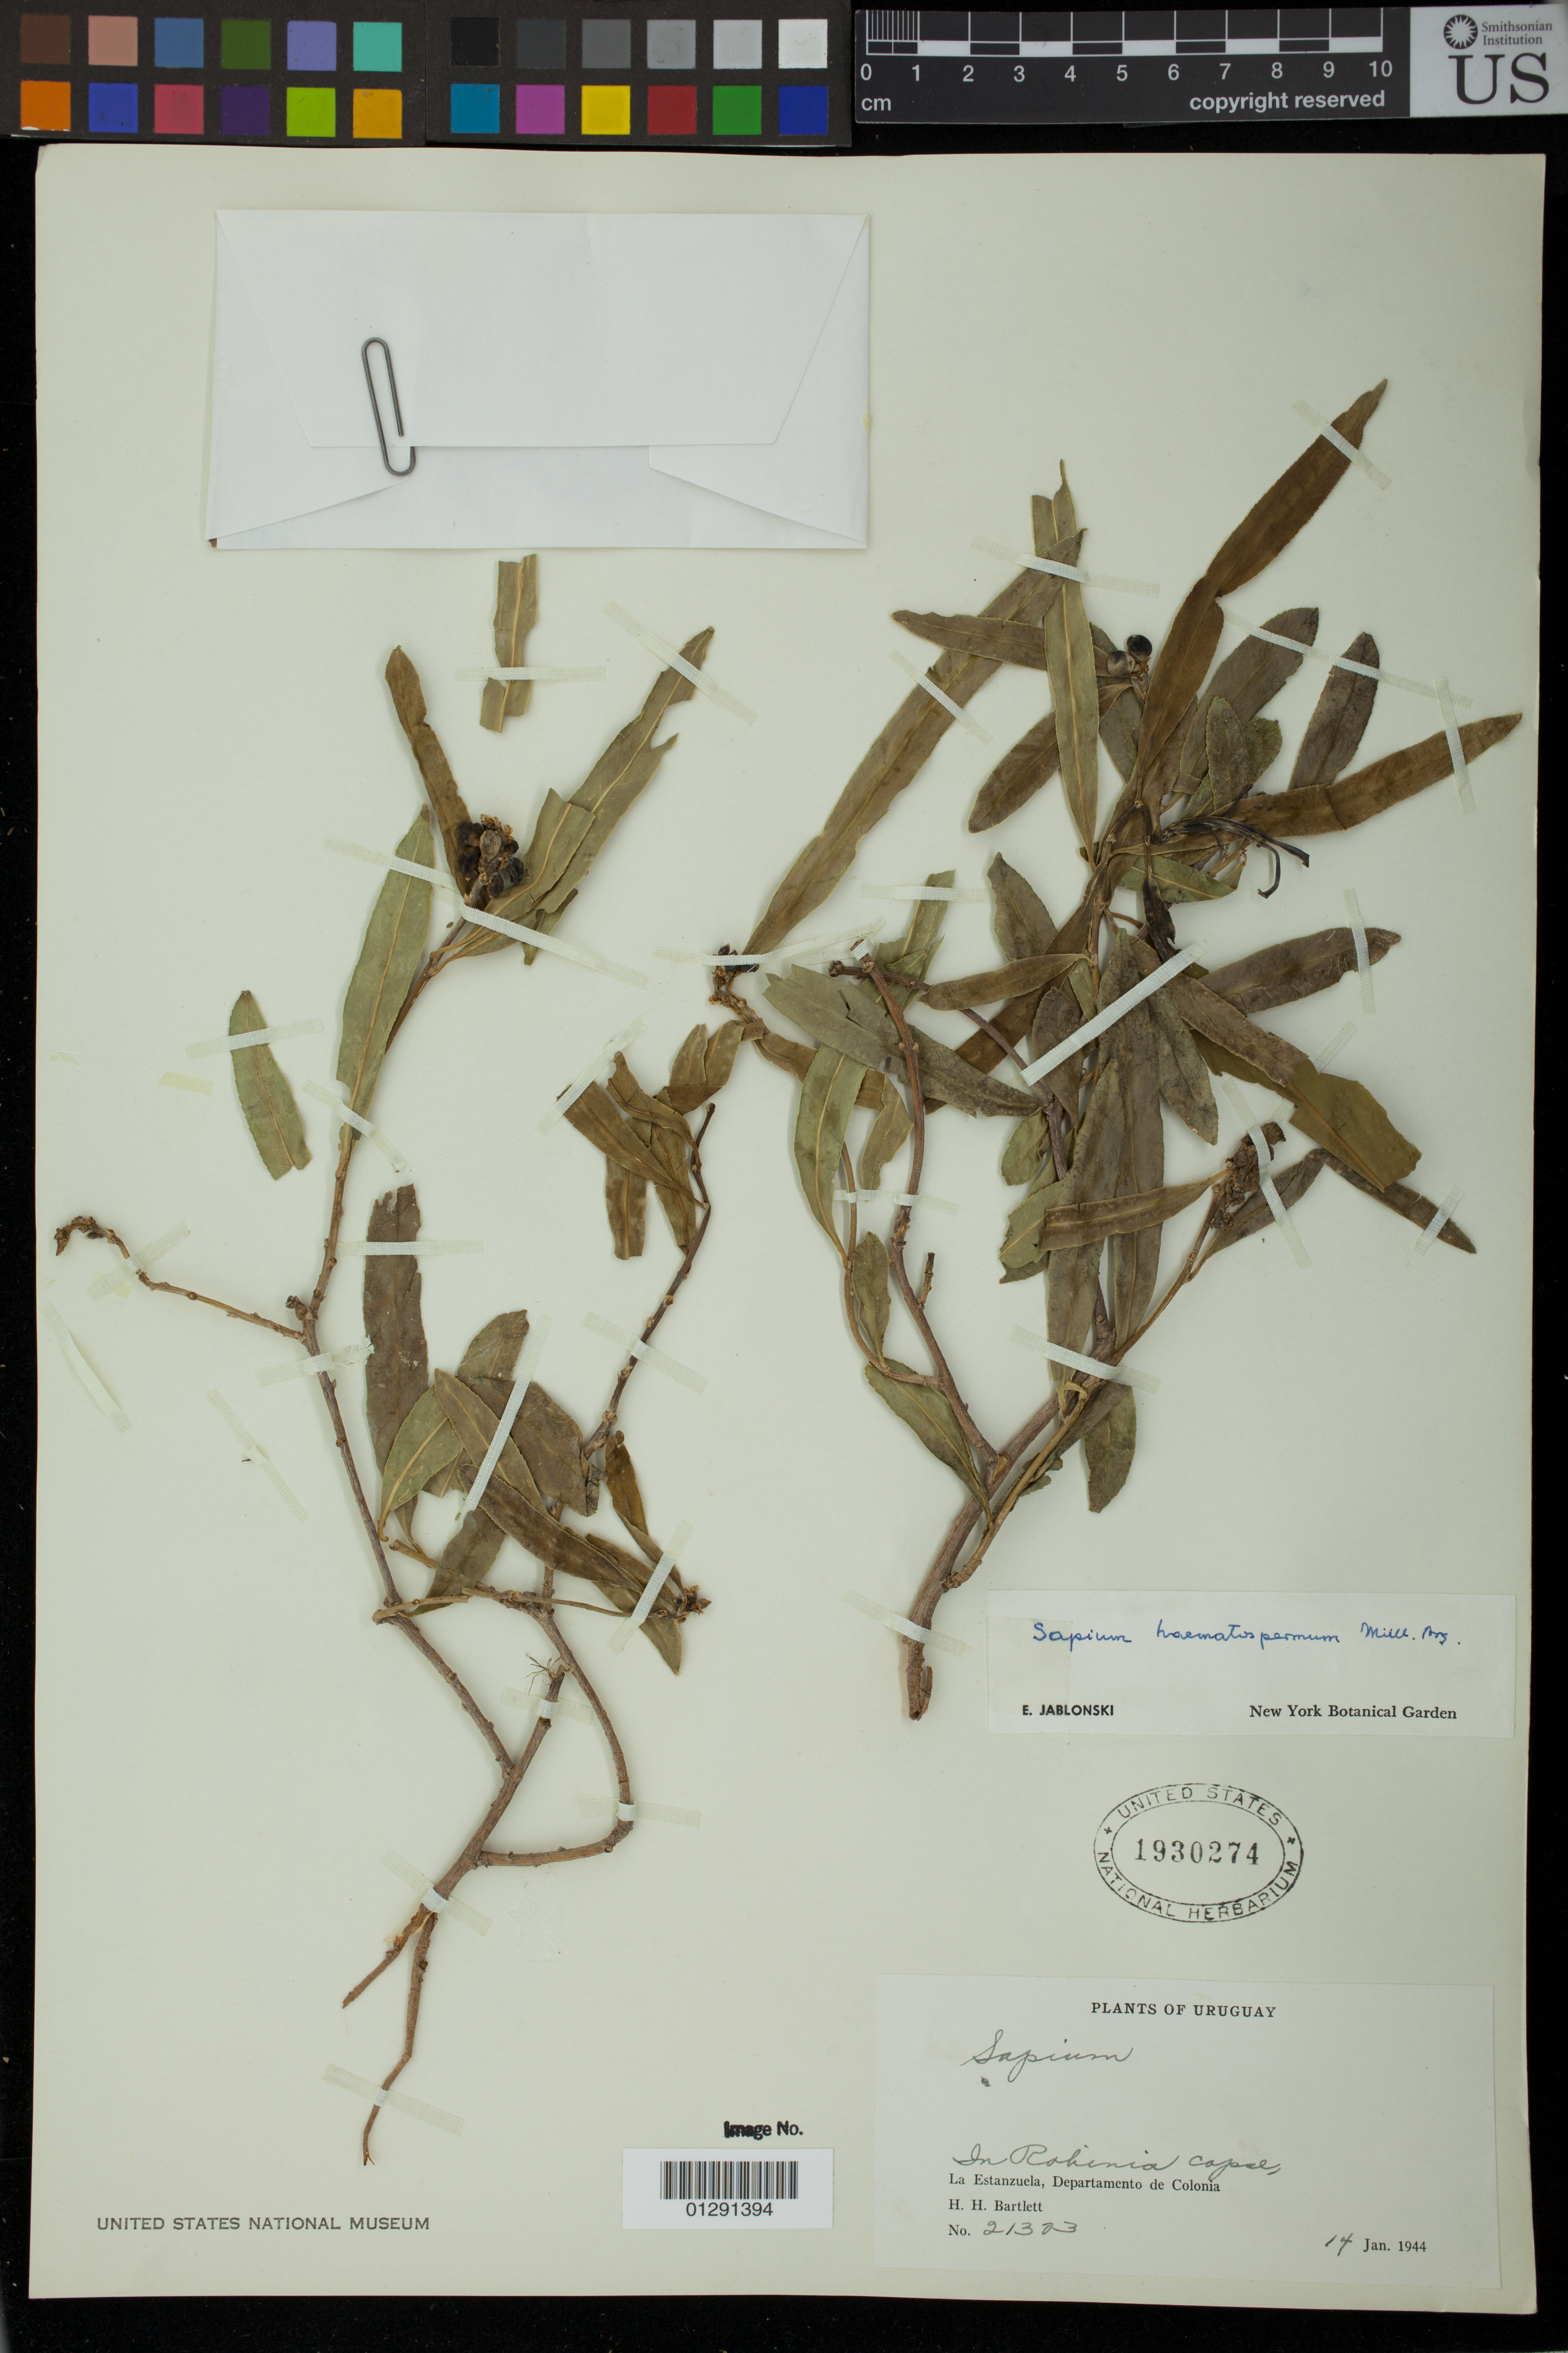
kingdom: Plantae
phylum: Tracheophyta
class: Magnoliopsida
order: Malpighiales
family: Euphorbiaceae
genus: Sapium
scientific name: Sapium haematospermum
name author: Müll. Arg.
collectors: H. H. Bartlett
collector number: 21323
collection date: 1944-01-14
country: Uruguay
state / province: Colonia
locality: La Estanzuela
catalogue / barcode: US 1930274